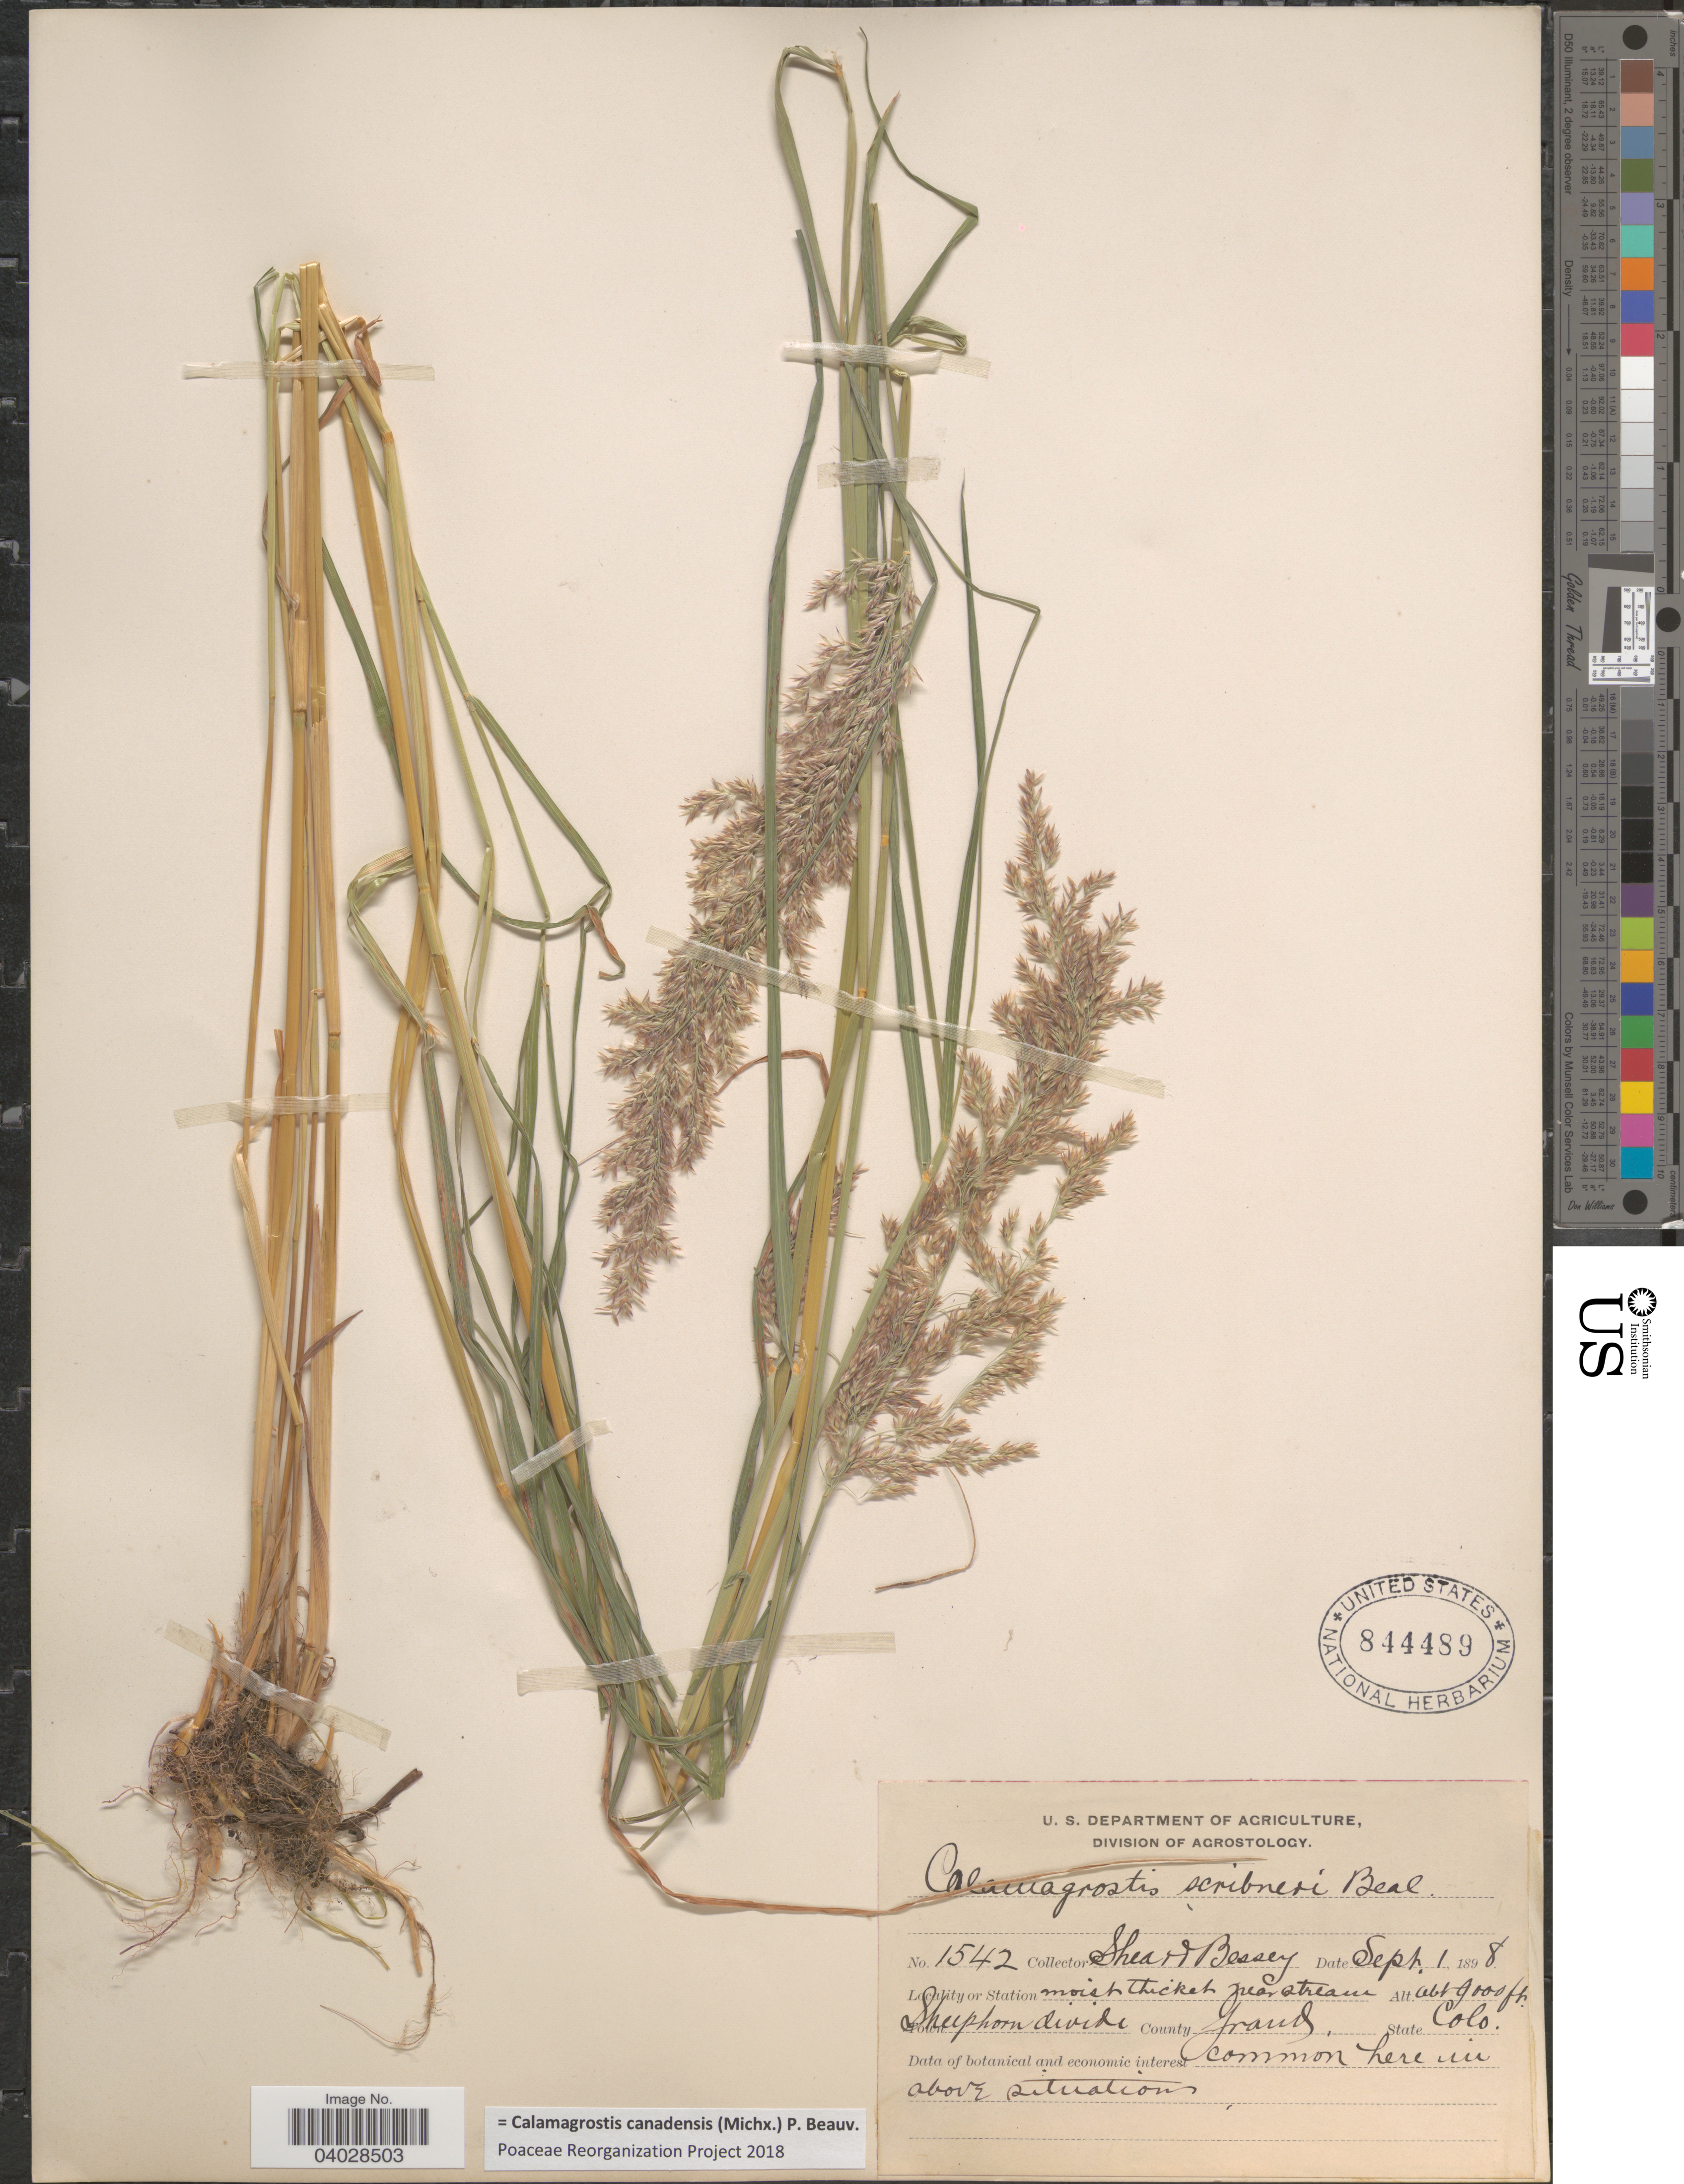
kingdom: Plantae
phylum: Tracheophyta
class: Liliopsida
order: Poales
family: Poaceae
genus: Calamagrostis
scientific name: Calamagrostis canadensis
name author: (Michx.) P. Beauv.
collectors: -- Shear & -. Bessey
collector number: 1542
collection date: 1898-09-01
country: United States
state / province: Colorado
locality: Station moist thicket near stream. Sheephorn divide. County Grand.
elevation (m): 2743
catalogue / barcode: US 844489